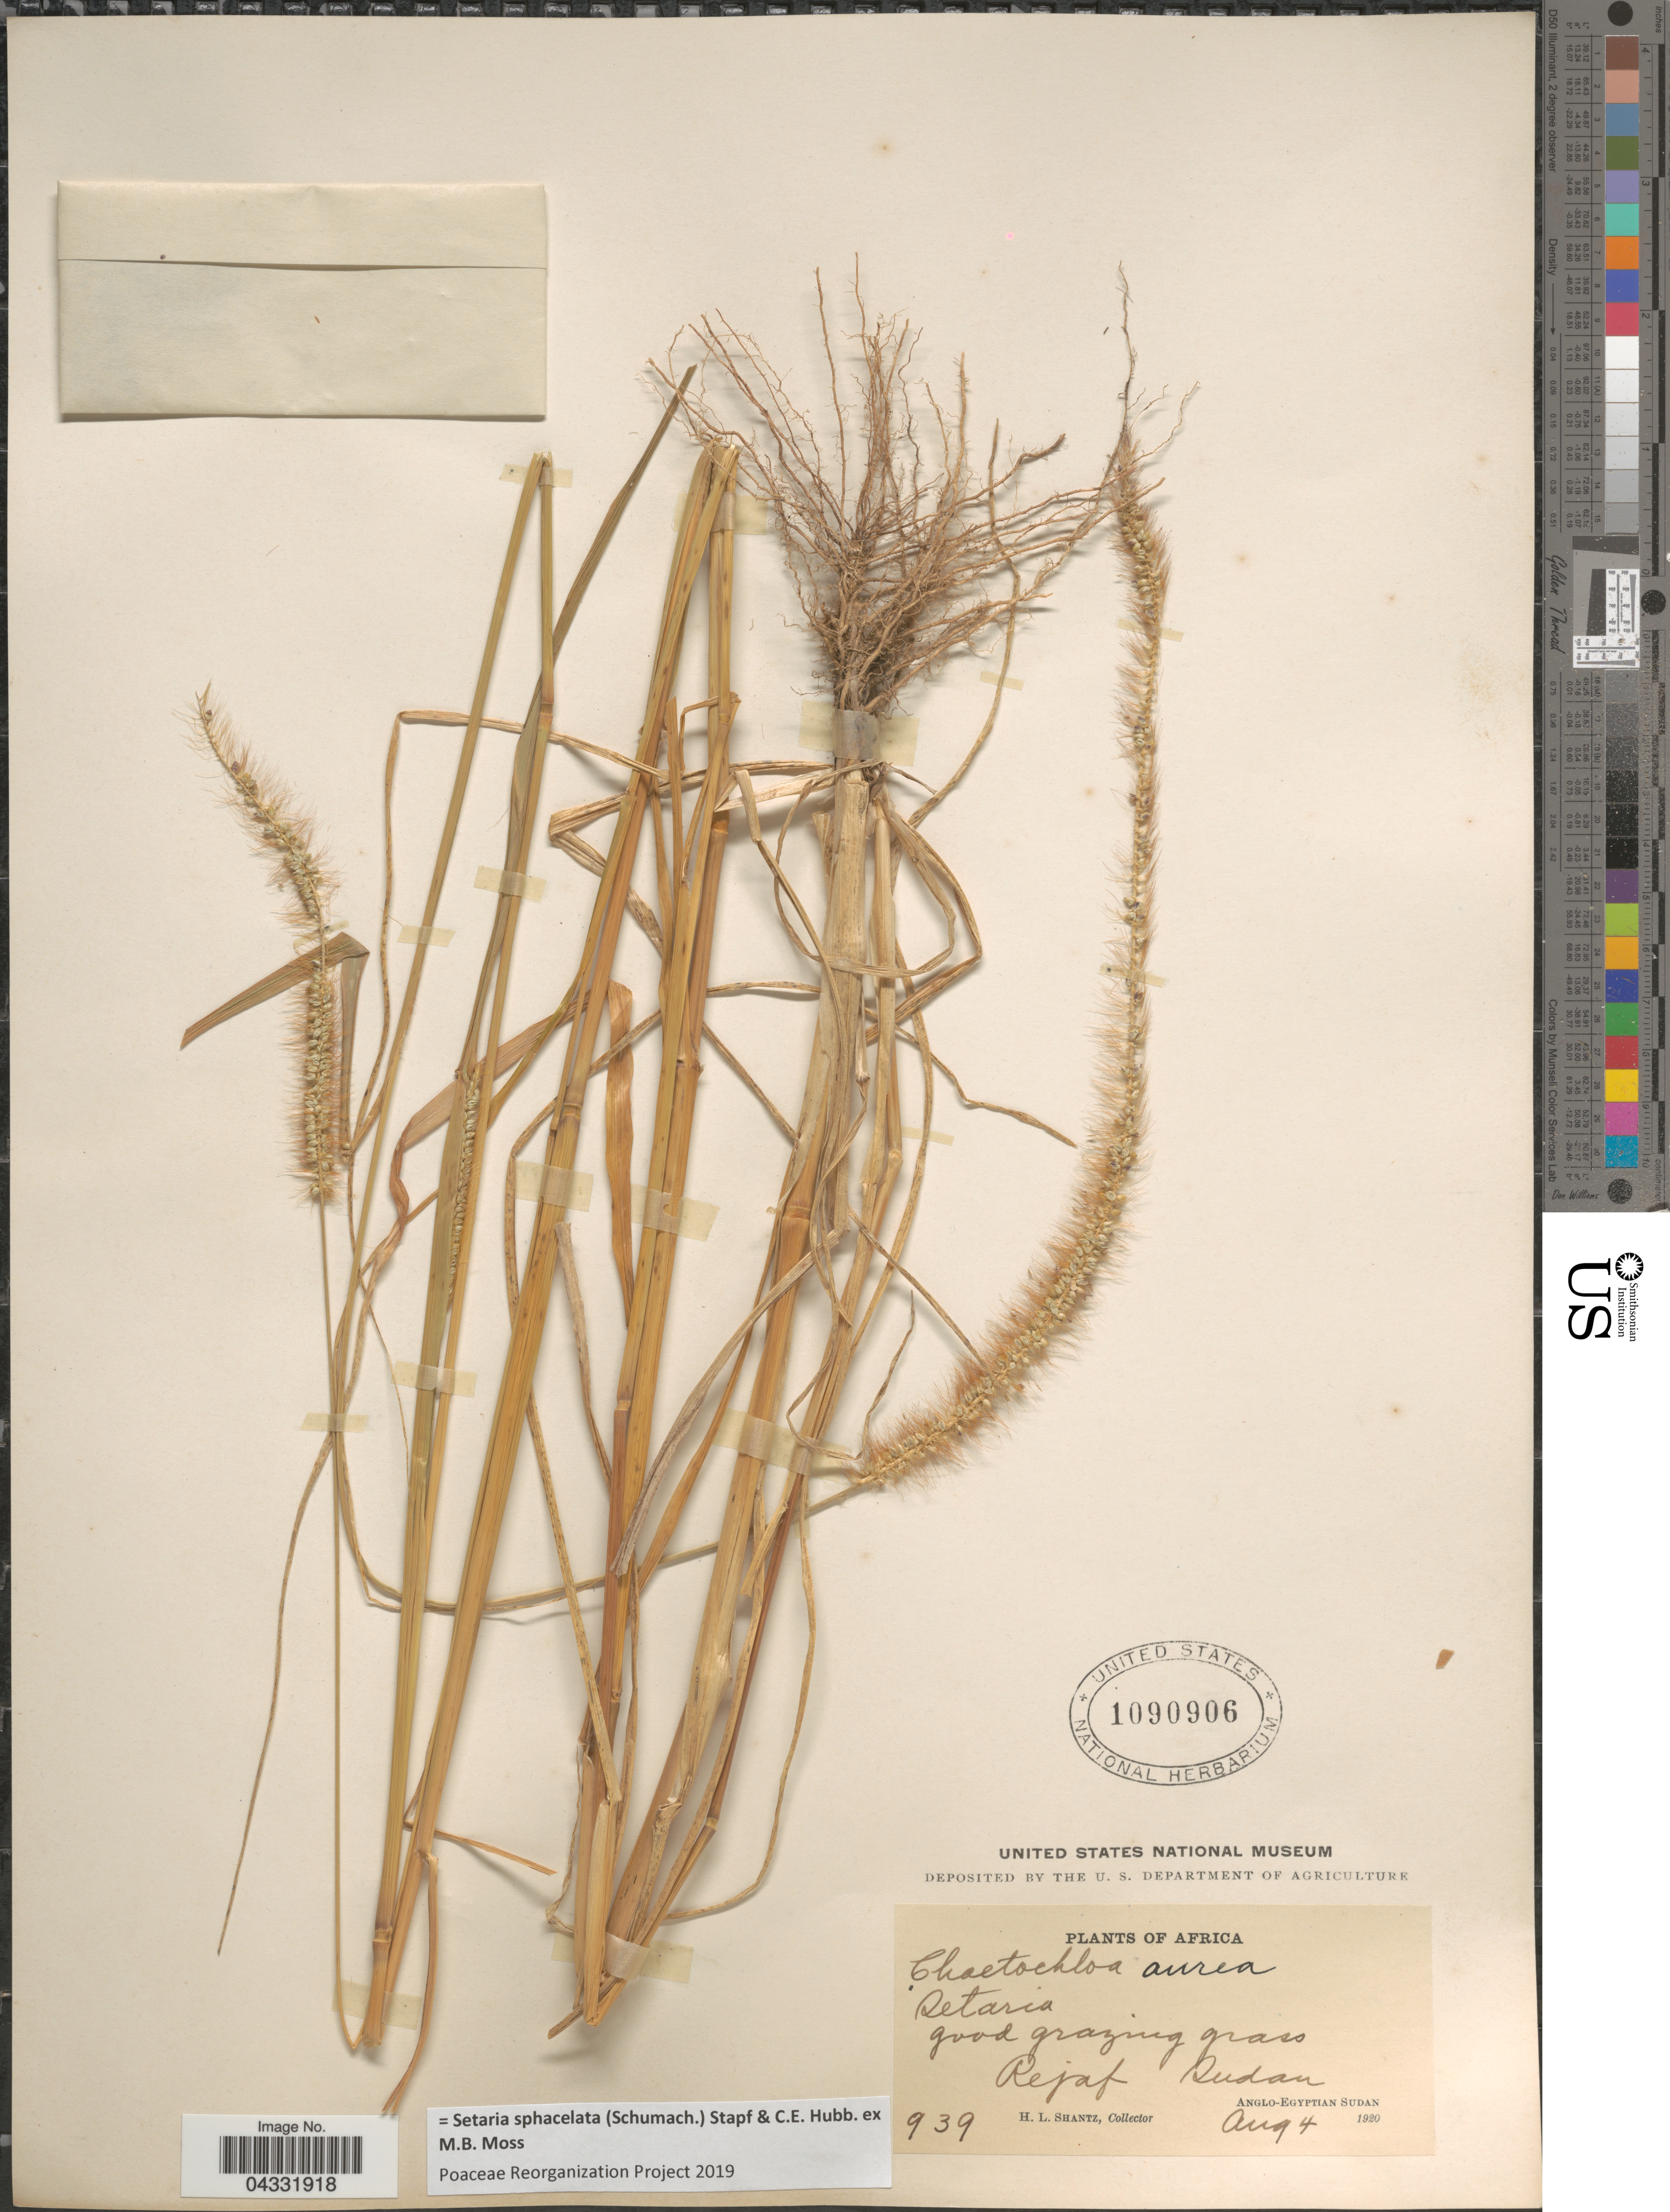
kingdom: Plantae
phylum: Tracheophyta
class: Liliopsida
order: Poales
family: Poaceae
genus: Setaria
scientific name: Setaria sphacelata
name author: (Schumach.) Stapf & Hubb. ex Moss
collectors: H. Shantz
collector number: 939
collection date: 1920-08-04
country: Sudan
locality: Rejaf. Anglo- Egyptian Sudan.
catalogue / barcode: US 1090906